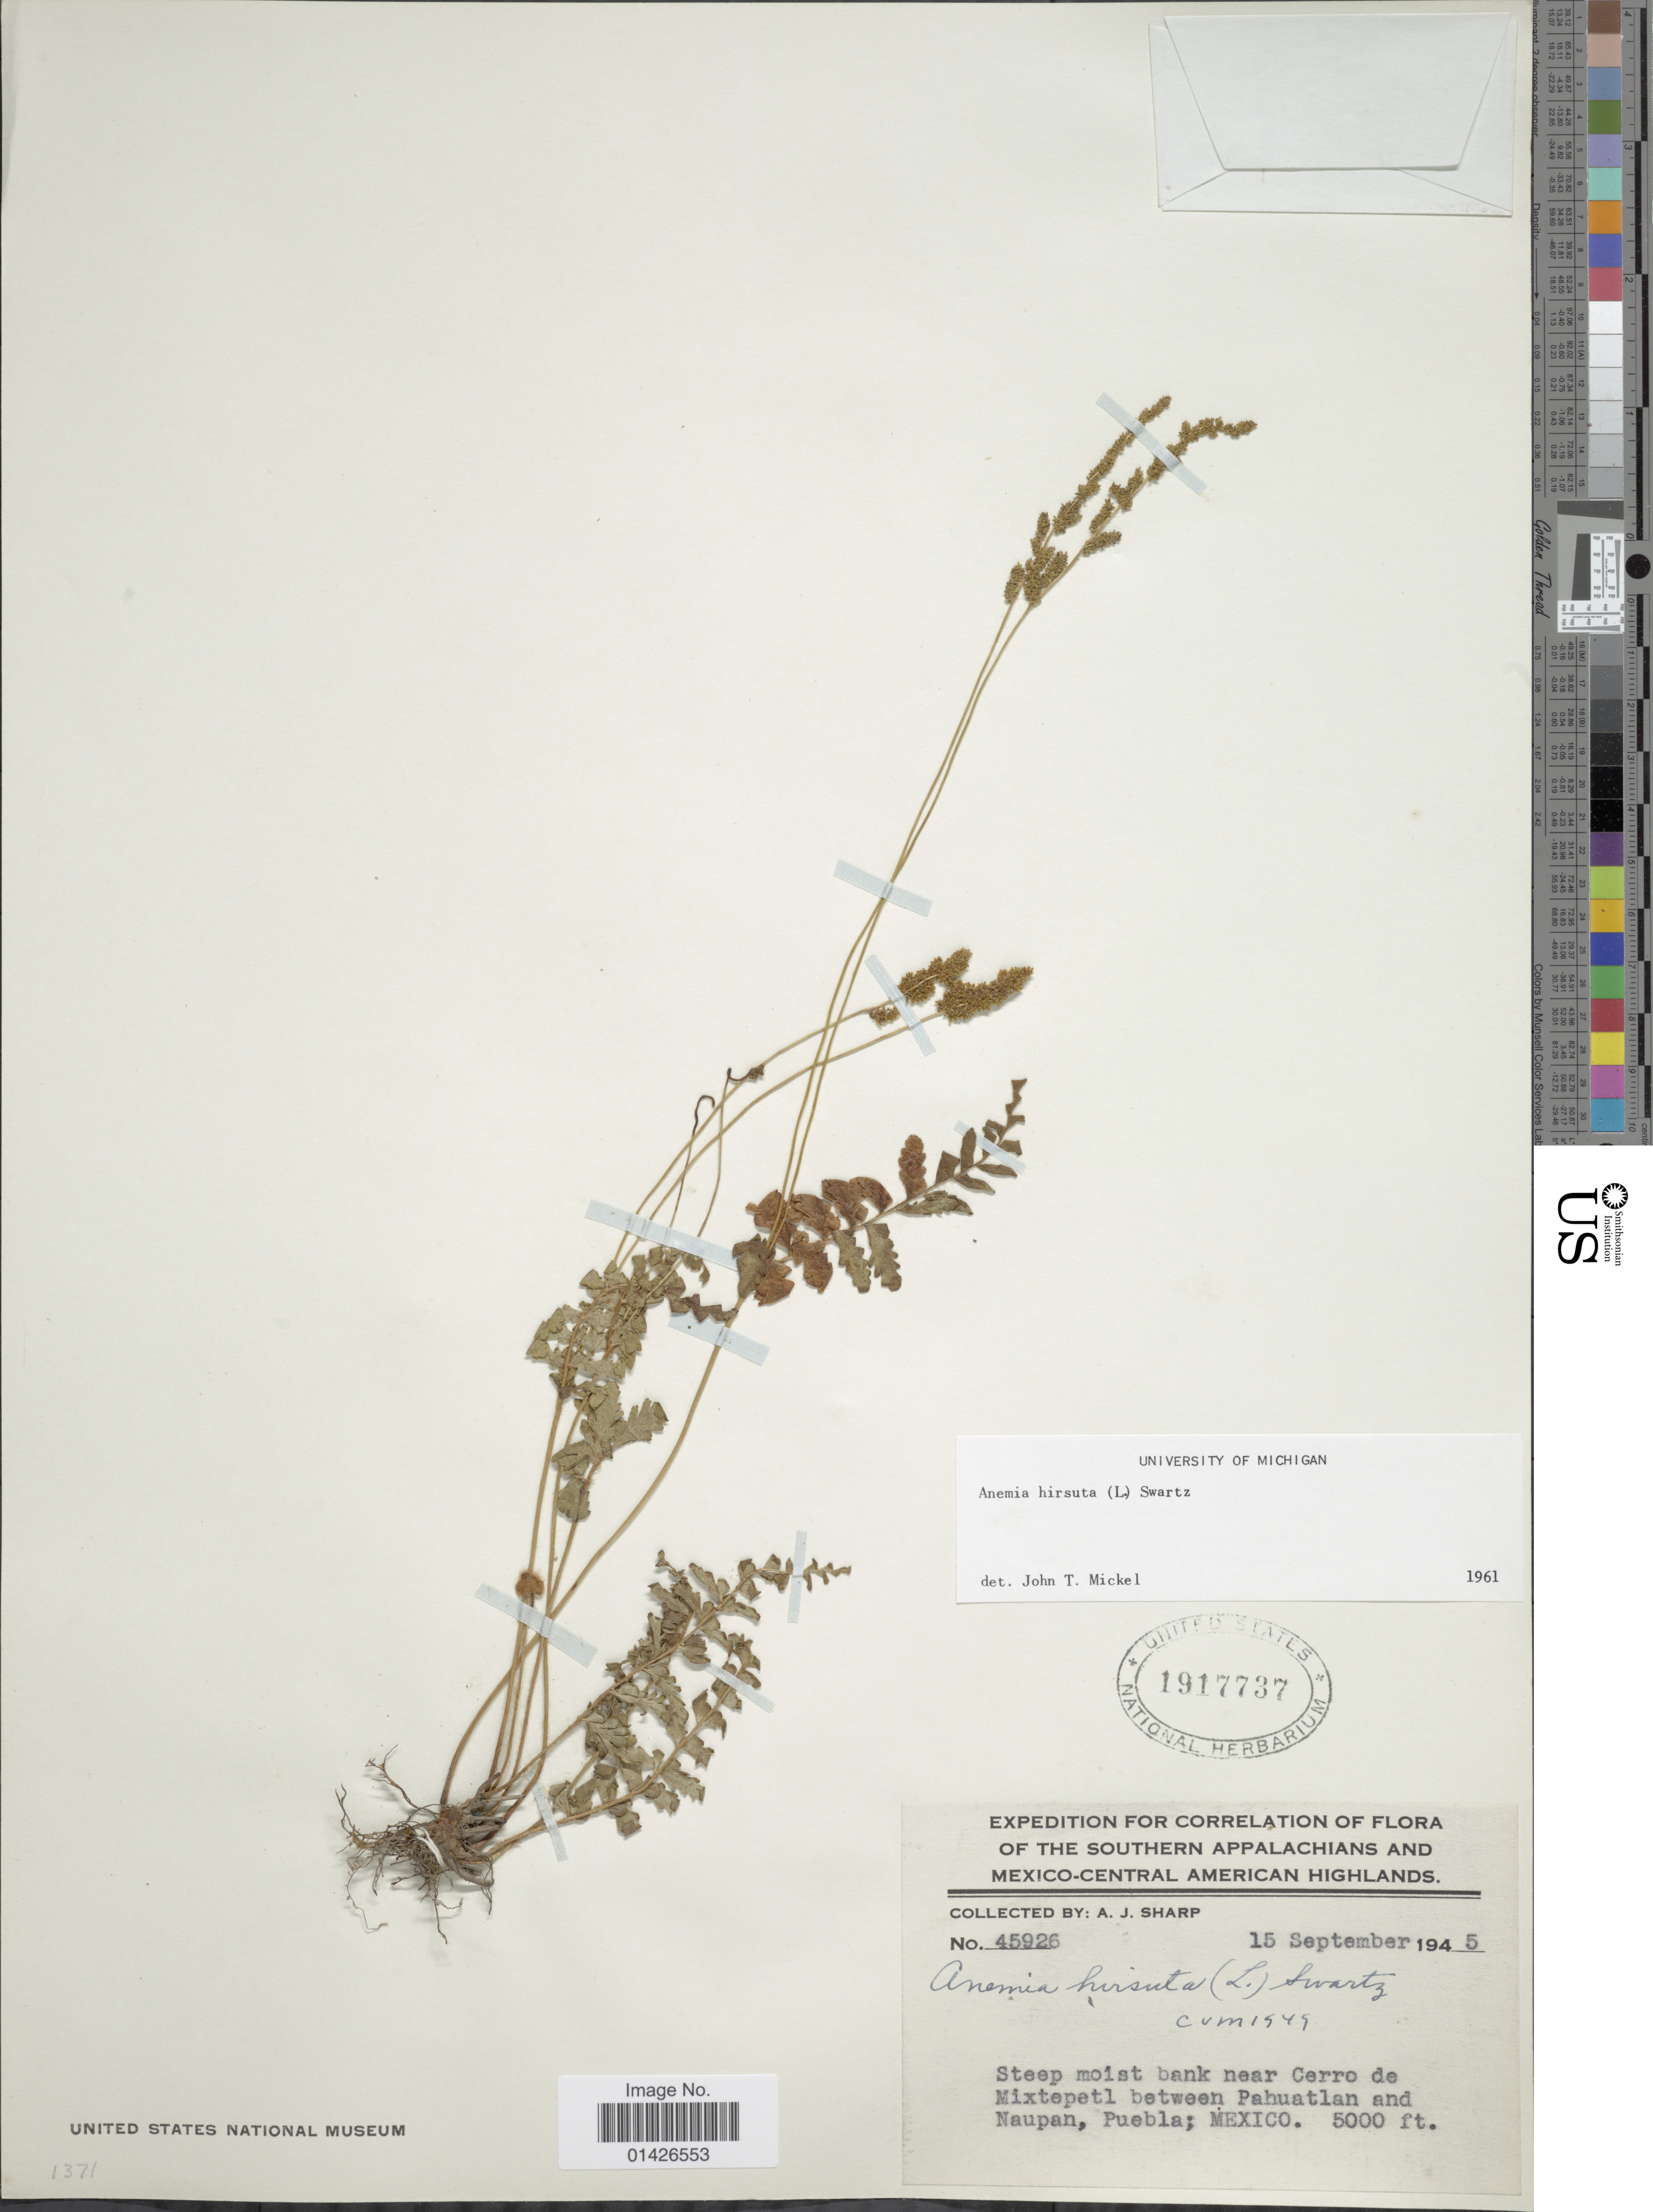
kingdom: Plantae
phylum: Tracheophyta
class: Polypodiopsida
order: Schizaeales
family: Anemiaceae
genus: Anemia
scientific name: Anemia hirsuta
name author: (L.) Sw.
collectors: A. J. Sharp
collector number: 45926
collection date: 1945-09-15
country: Mexico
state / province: Puebla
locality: Steep moist bank near Cerro de Mixtepetl between Pahuatlan and Naupan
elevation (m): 1524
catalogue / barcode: US 1917737